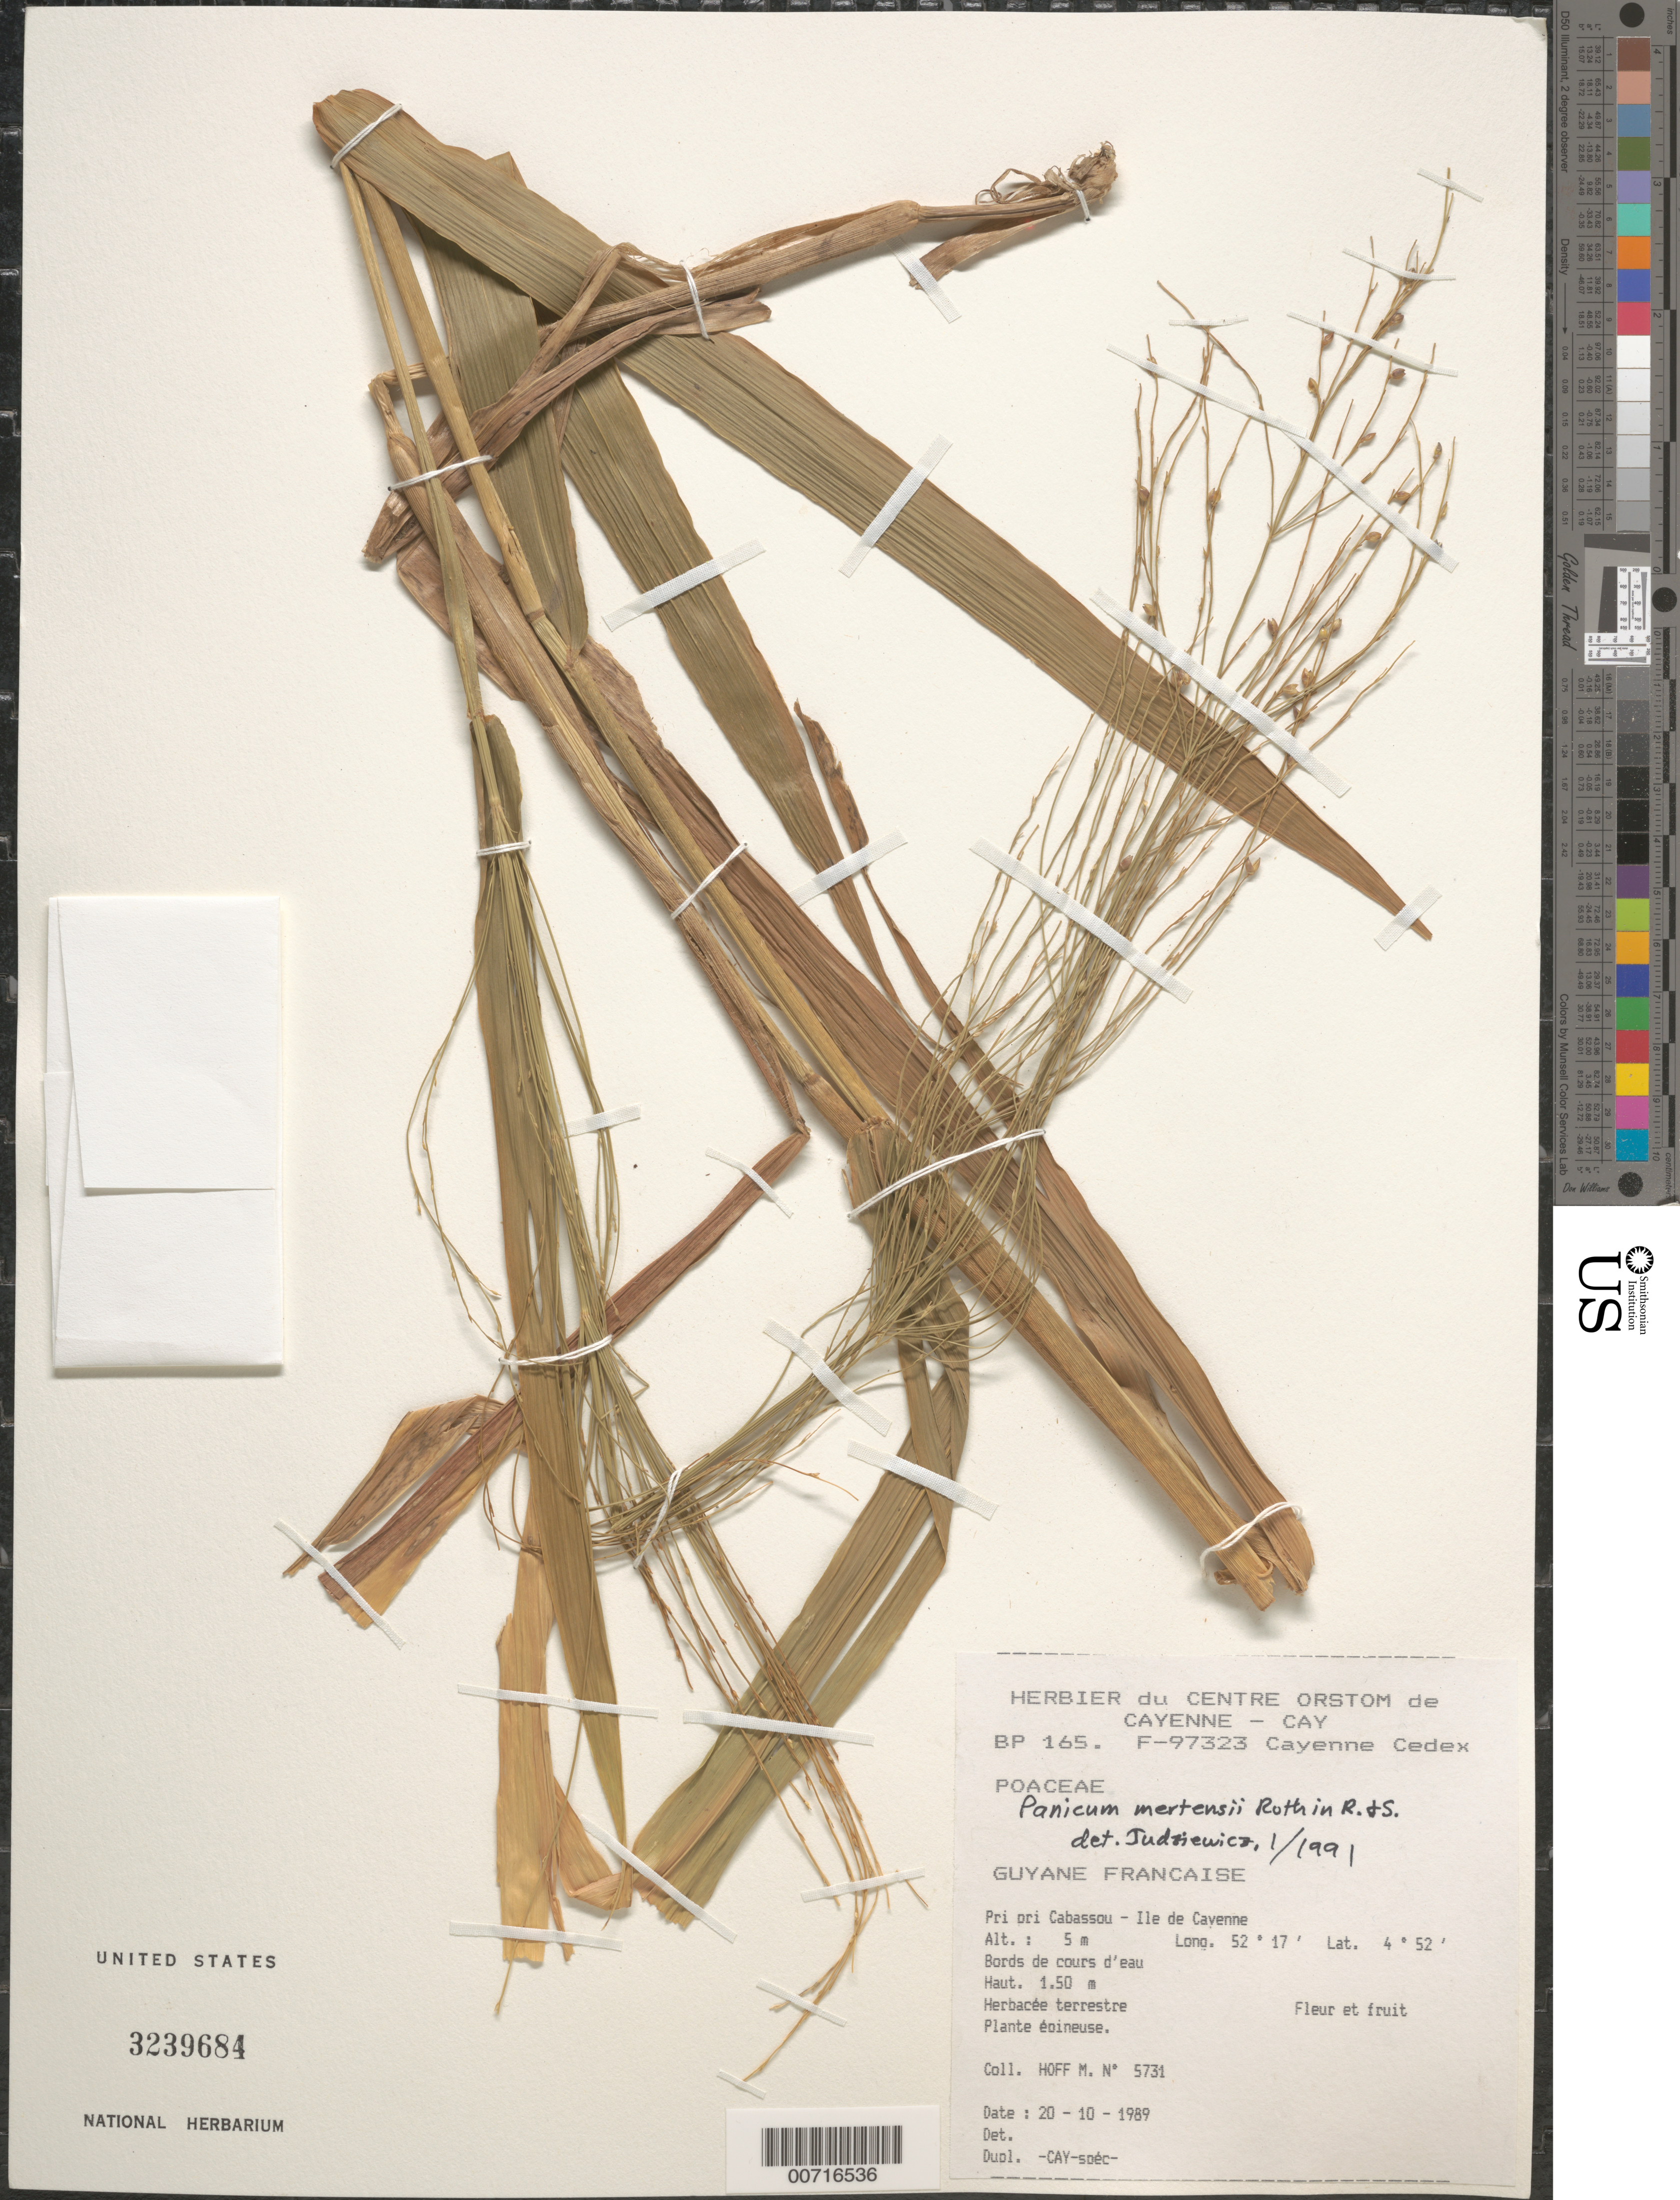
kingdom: Plantae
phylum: Tracheophyta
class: Liliopsida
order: Poales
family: Poaceae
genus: Stephostachys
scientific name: Stephostachys mertensii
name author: (Roth) Zuloaga & Marrone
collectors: M. Hoff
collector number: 5731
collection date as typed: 20-Oct-89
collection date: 1989-10-20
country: French Guiana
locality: Pripris Cabassou, Ile de Cayenne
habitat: Along water course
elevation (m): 5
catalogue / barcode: US 3239684